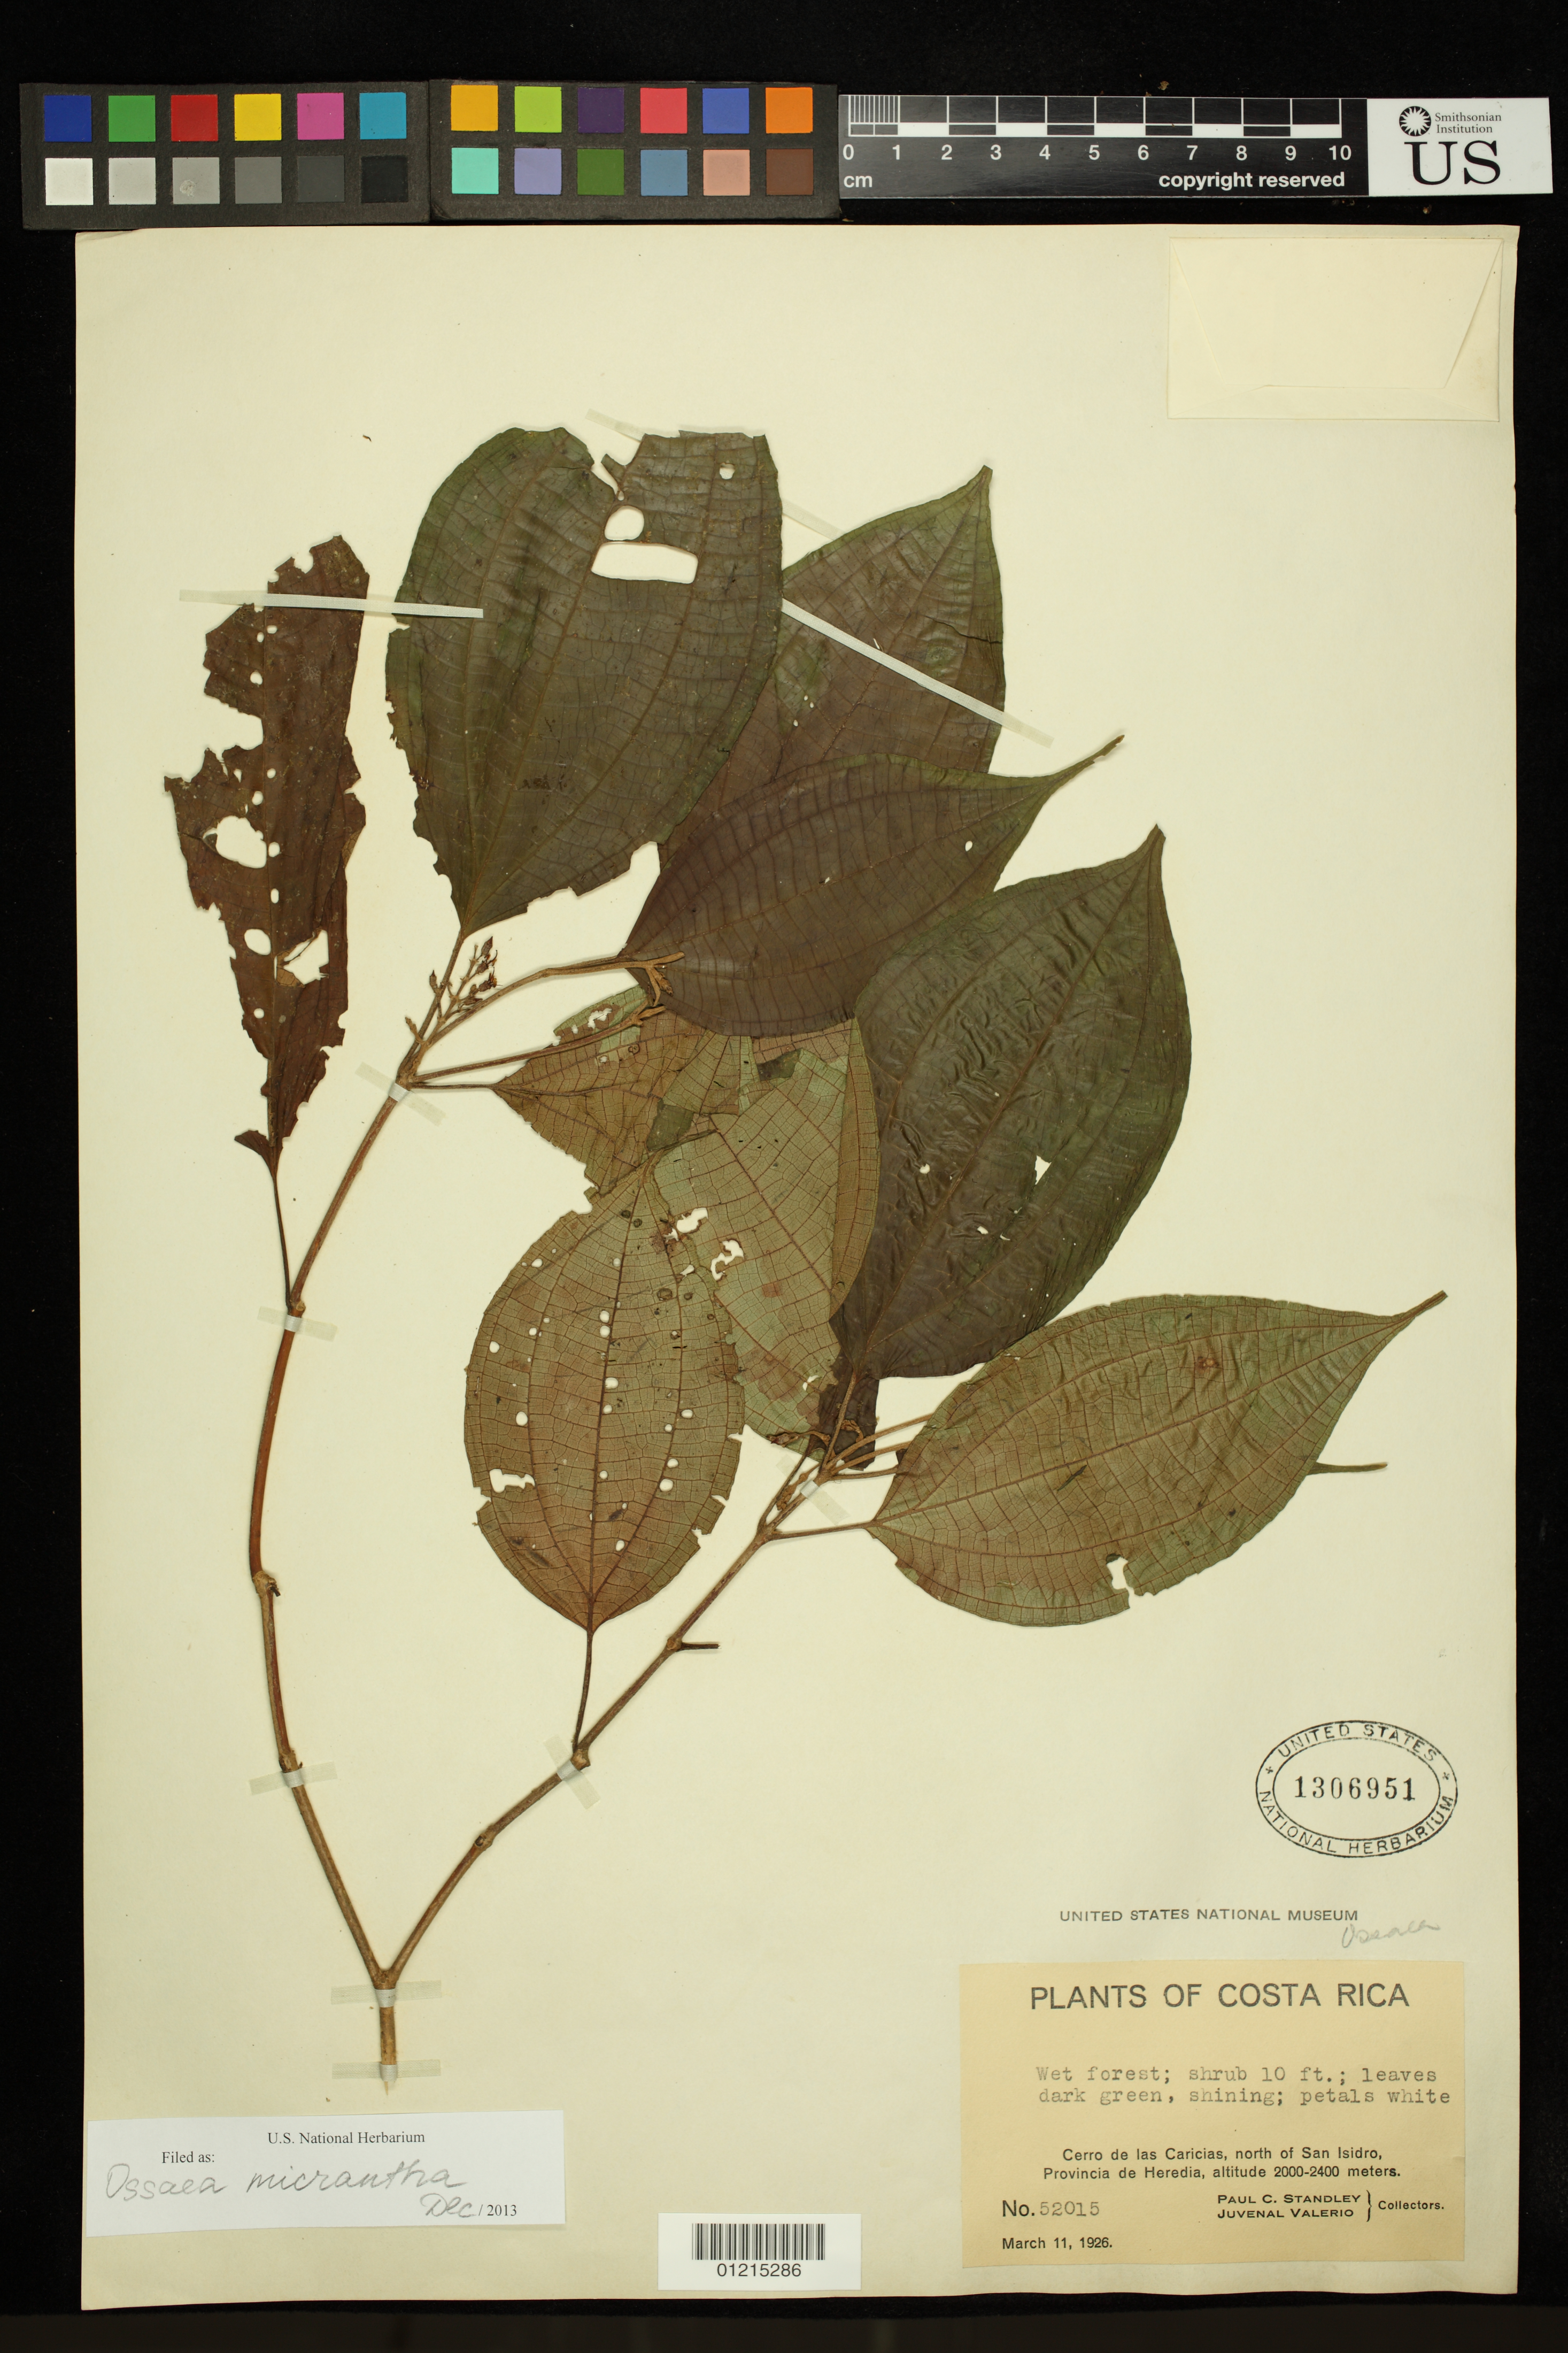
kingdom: Plantae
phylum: Tracheophyta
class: Magnoliopsida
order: Myrtales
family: Melastomataceae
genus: Ossaea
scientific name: Ossaea micrantha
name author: (Sw.) Macfad. ex Cogn.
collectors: P. C. Standley & J. Valerio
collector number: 52015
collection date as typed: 11 Mar 1926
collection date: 1926-03-11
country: Costa Rica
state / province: Heredia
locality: Cerro de las Caricias, N of San Isidro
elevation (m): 2000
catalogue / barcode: US 1306951